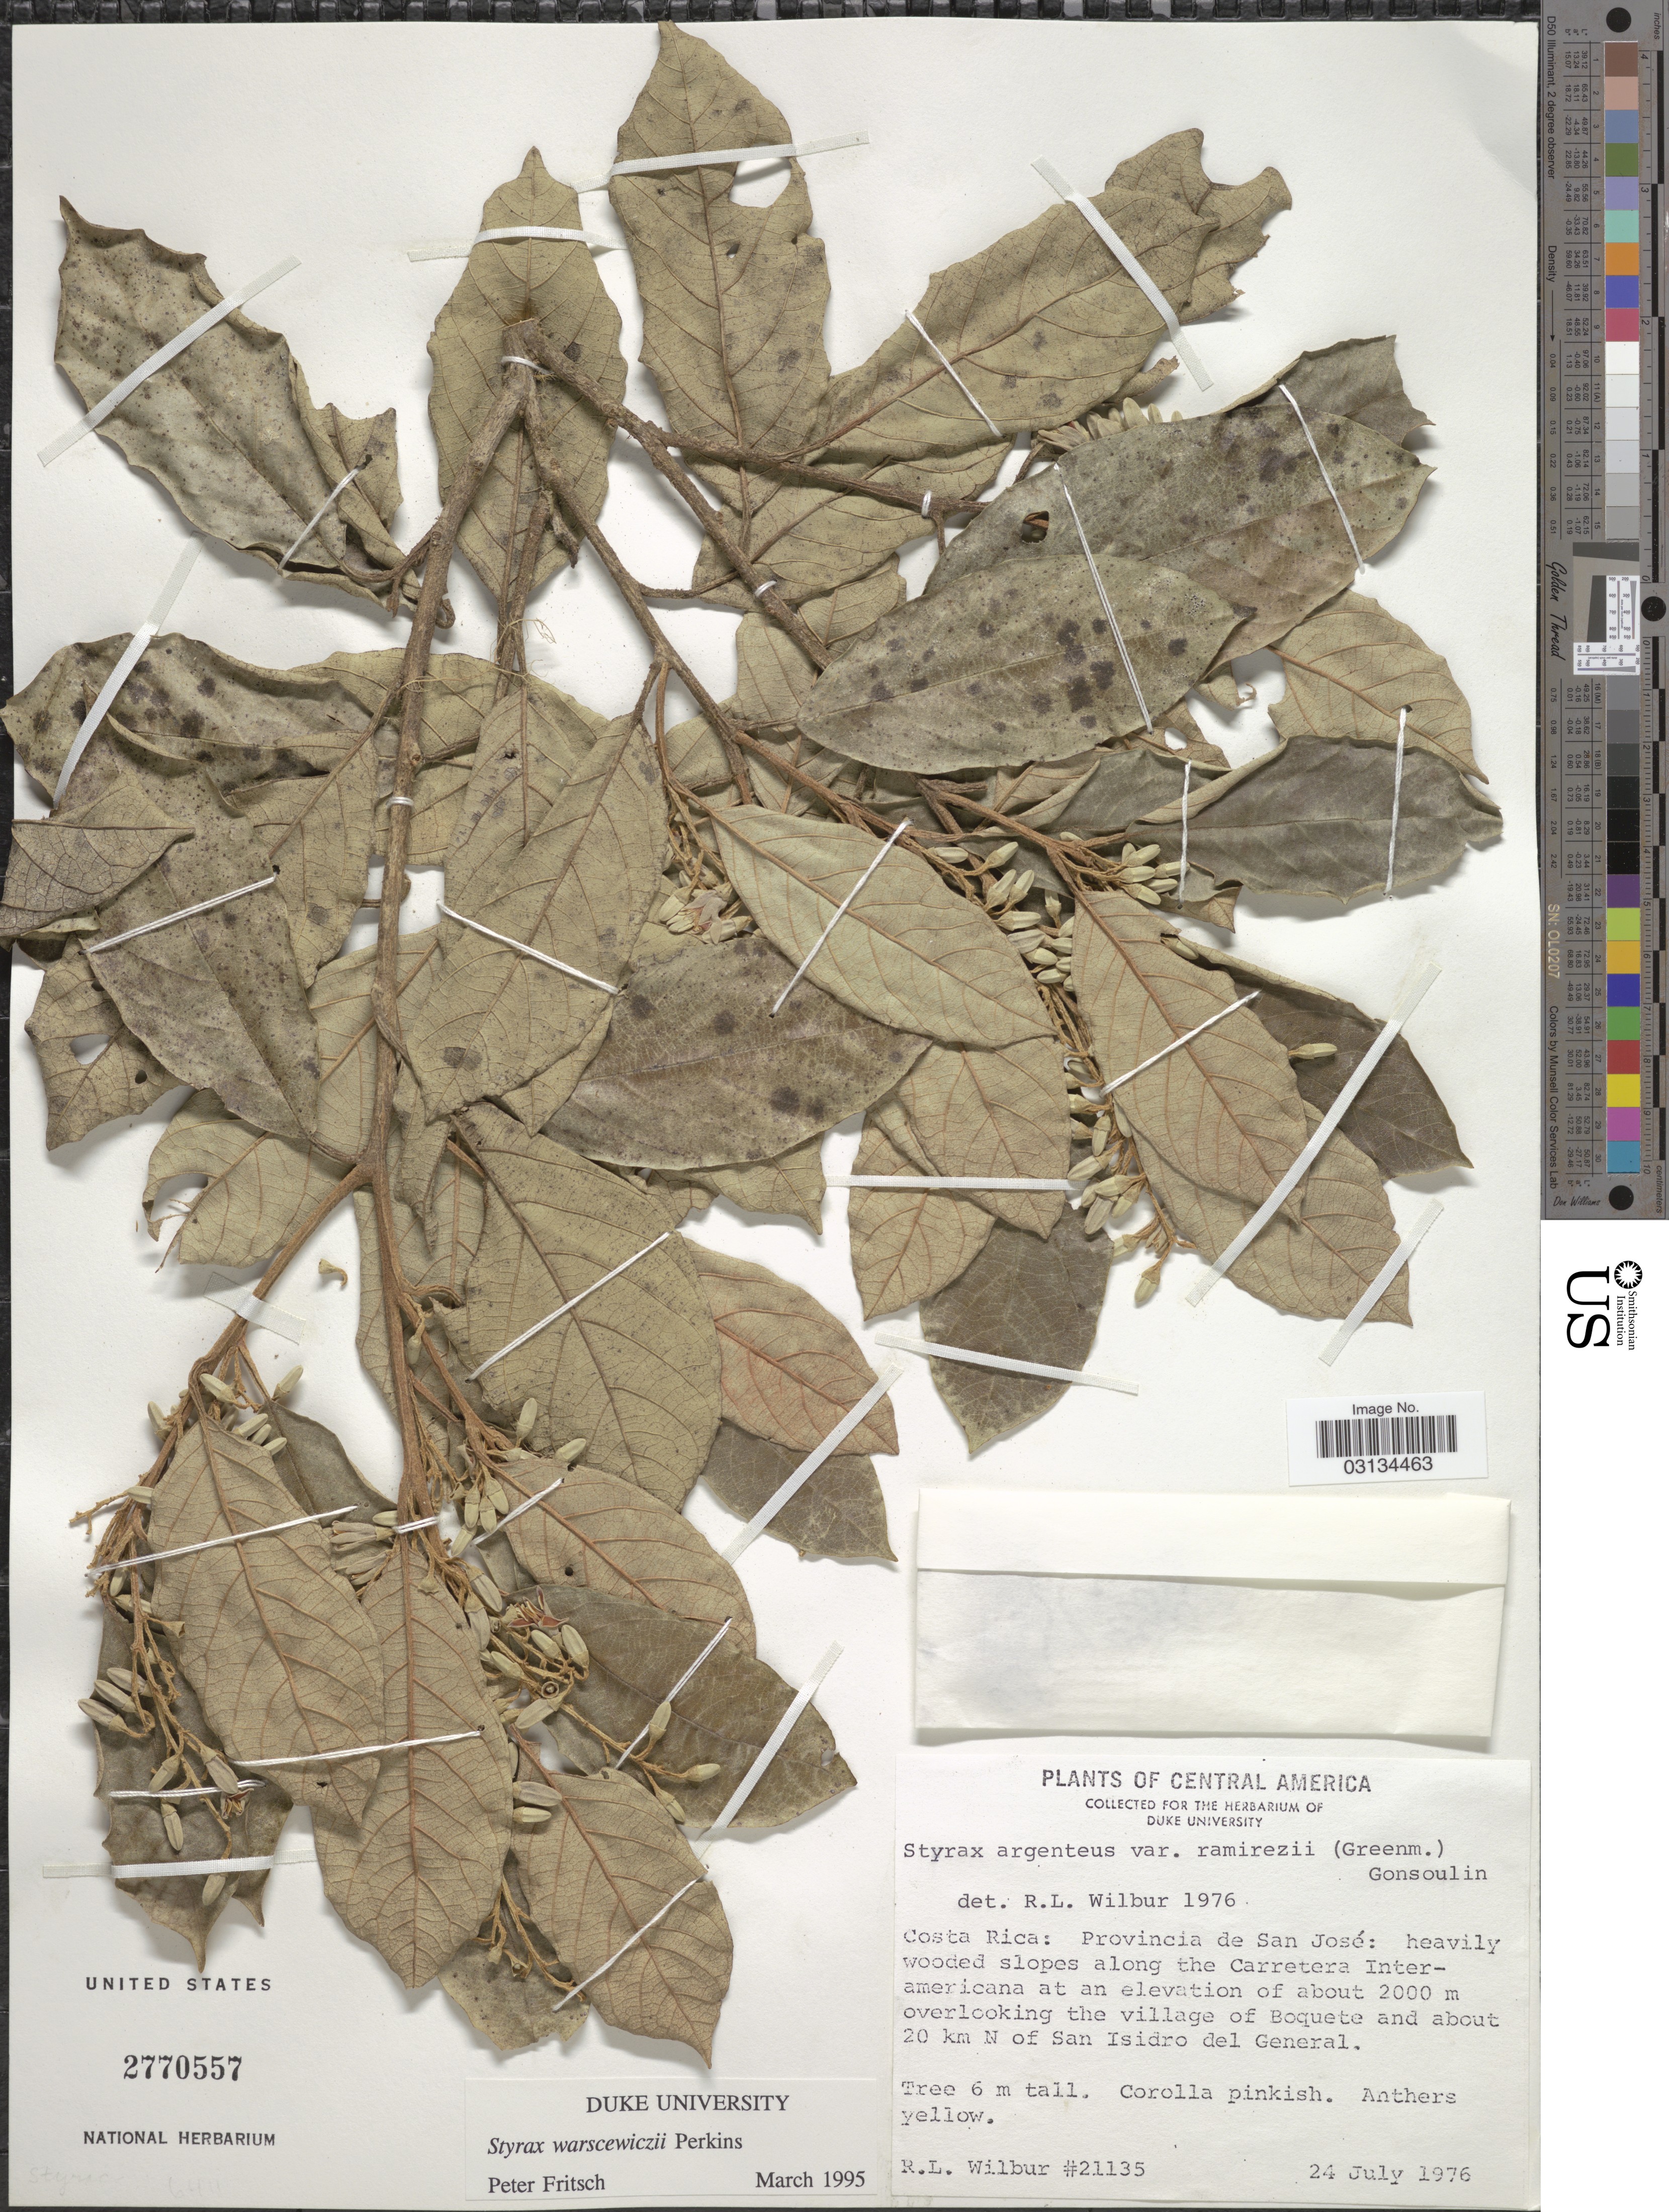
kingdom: Plantae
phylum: Tracheophyta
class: Magnoliopsida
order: Ericales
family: Styracaceae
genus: Styrax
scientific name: Styrax warscewiczii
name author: Perkins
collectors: R. L. Wilbur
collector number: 21135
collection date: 1976-07-24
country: Costa Rica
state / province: San José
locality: Along the Carretera Interamericana, overlooking the village of Boquete and about 20 km N of San Isidro del General.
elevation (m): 2000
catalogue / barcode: US 2770557